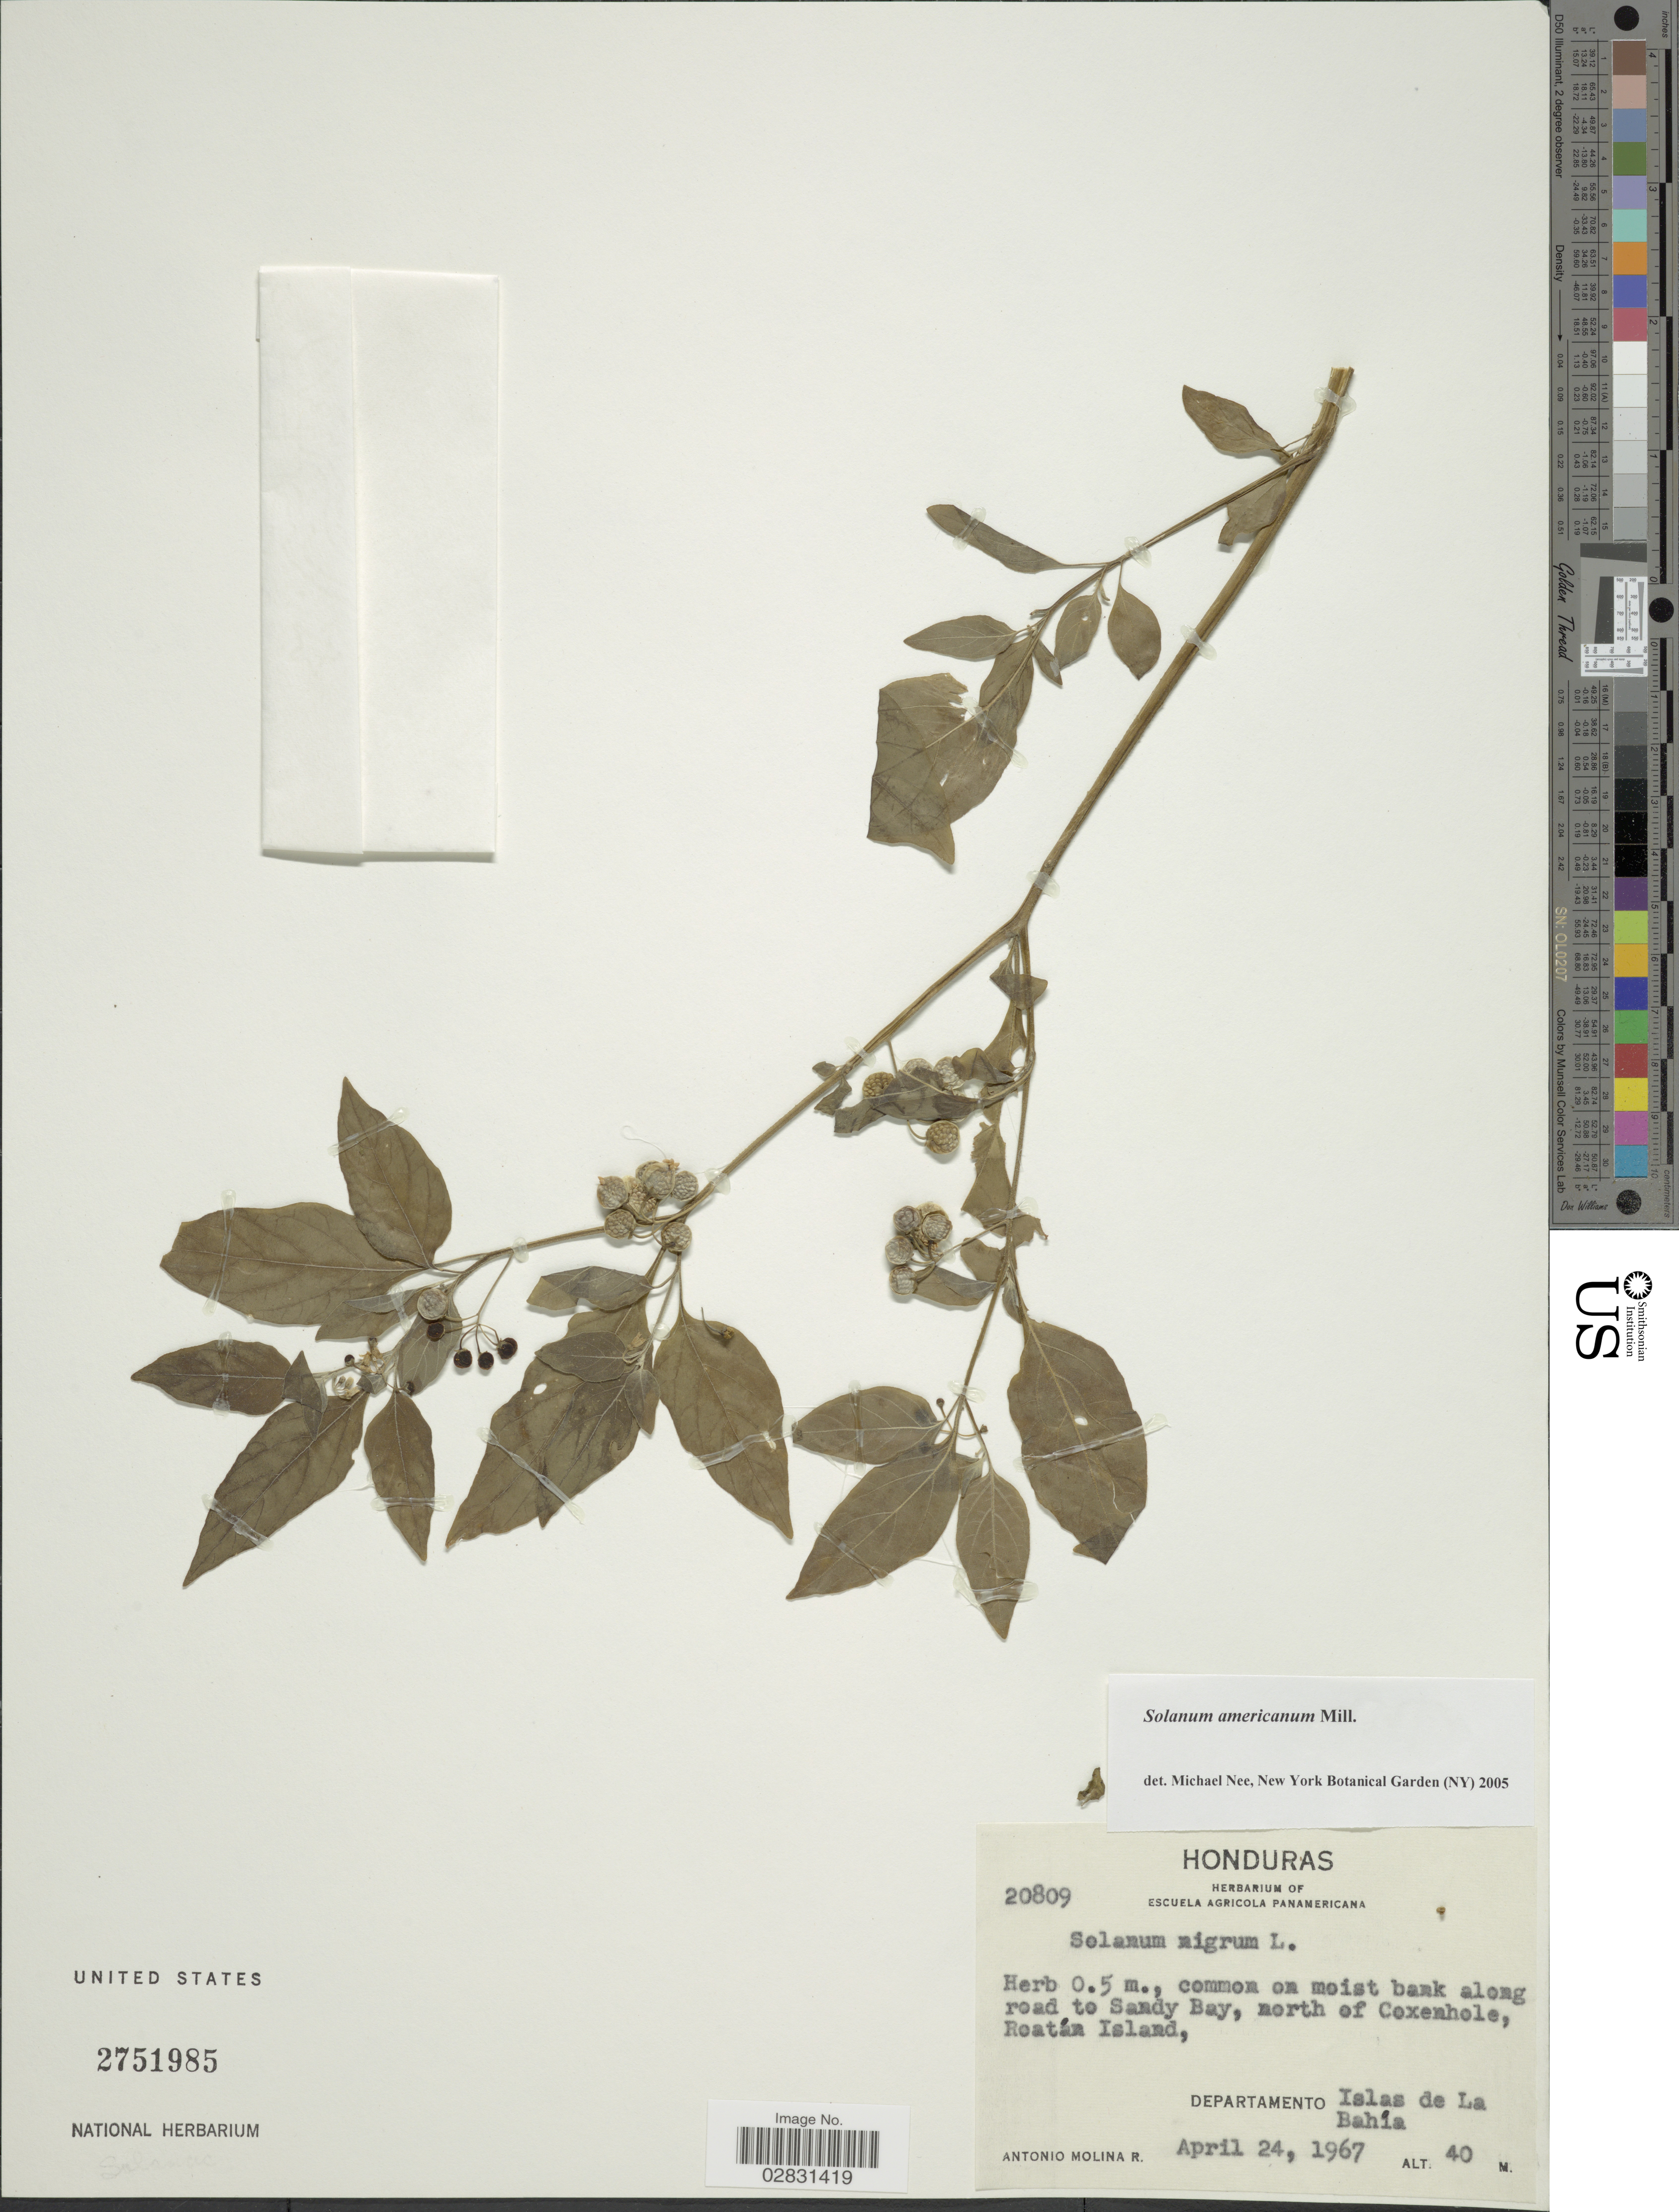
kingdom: Plantae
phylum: Tracheophyta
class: Magnoliopsida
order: Solanales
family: Solanaceae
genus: Solanum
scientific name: Solanum americanum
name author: Mill.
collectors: A. Molina R.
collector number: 20809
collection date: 1967-04-24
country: Honduras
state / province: Islas de la Bahía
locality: Common on moist bank along road to Sandy Bay, north of Coxenhole, Roatán Island, Departamento Islas de La Bahía.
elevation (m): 40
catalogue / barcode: US 2751985